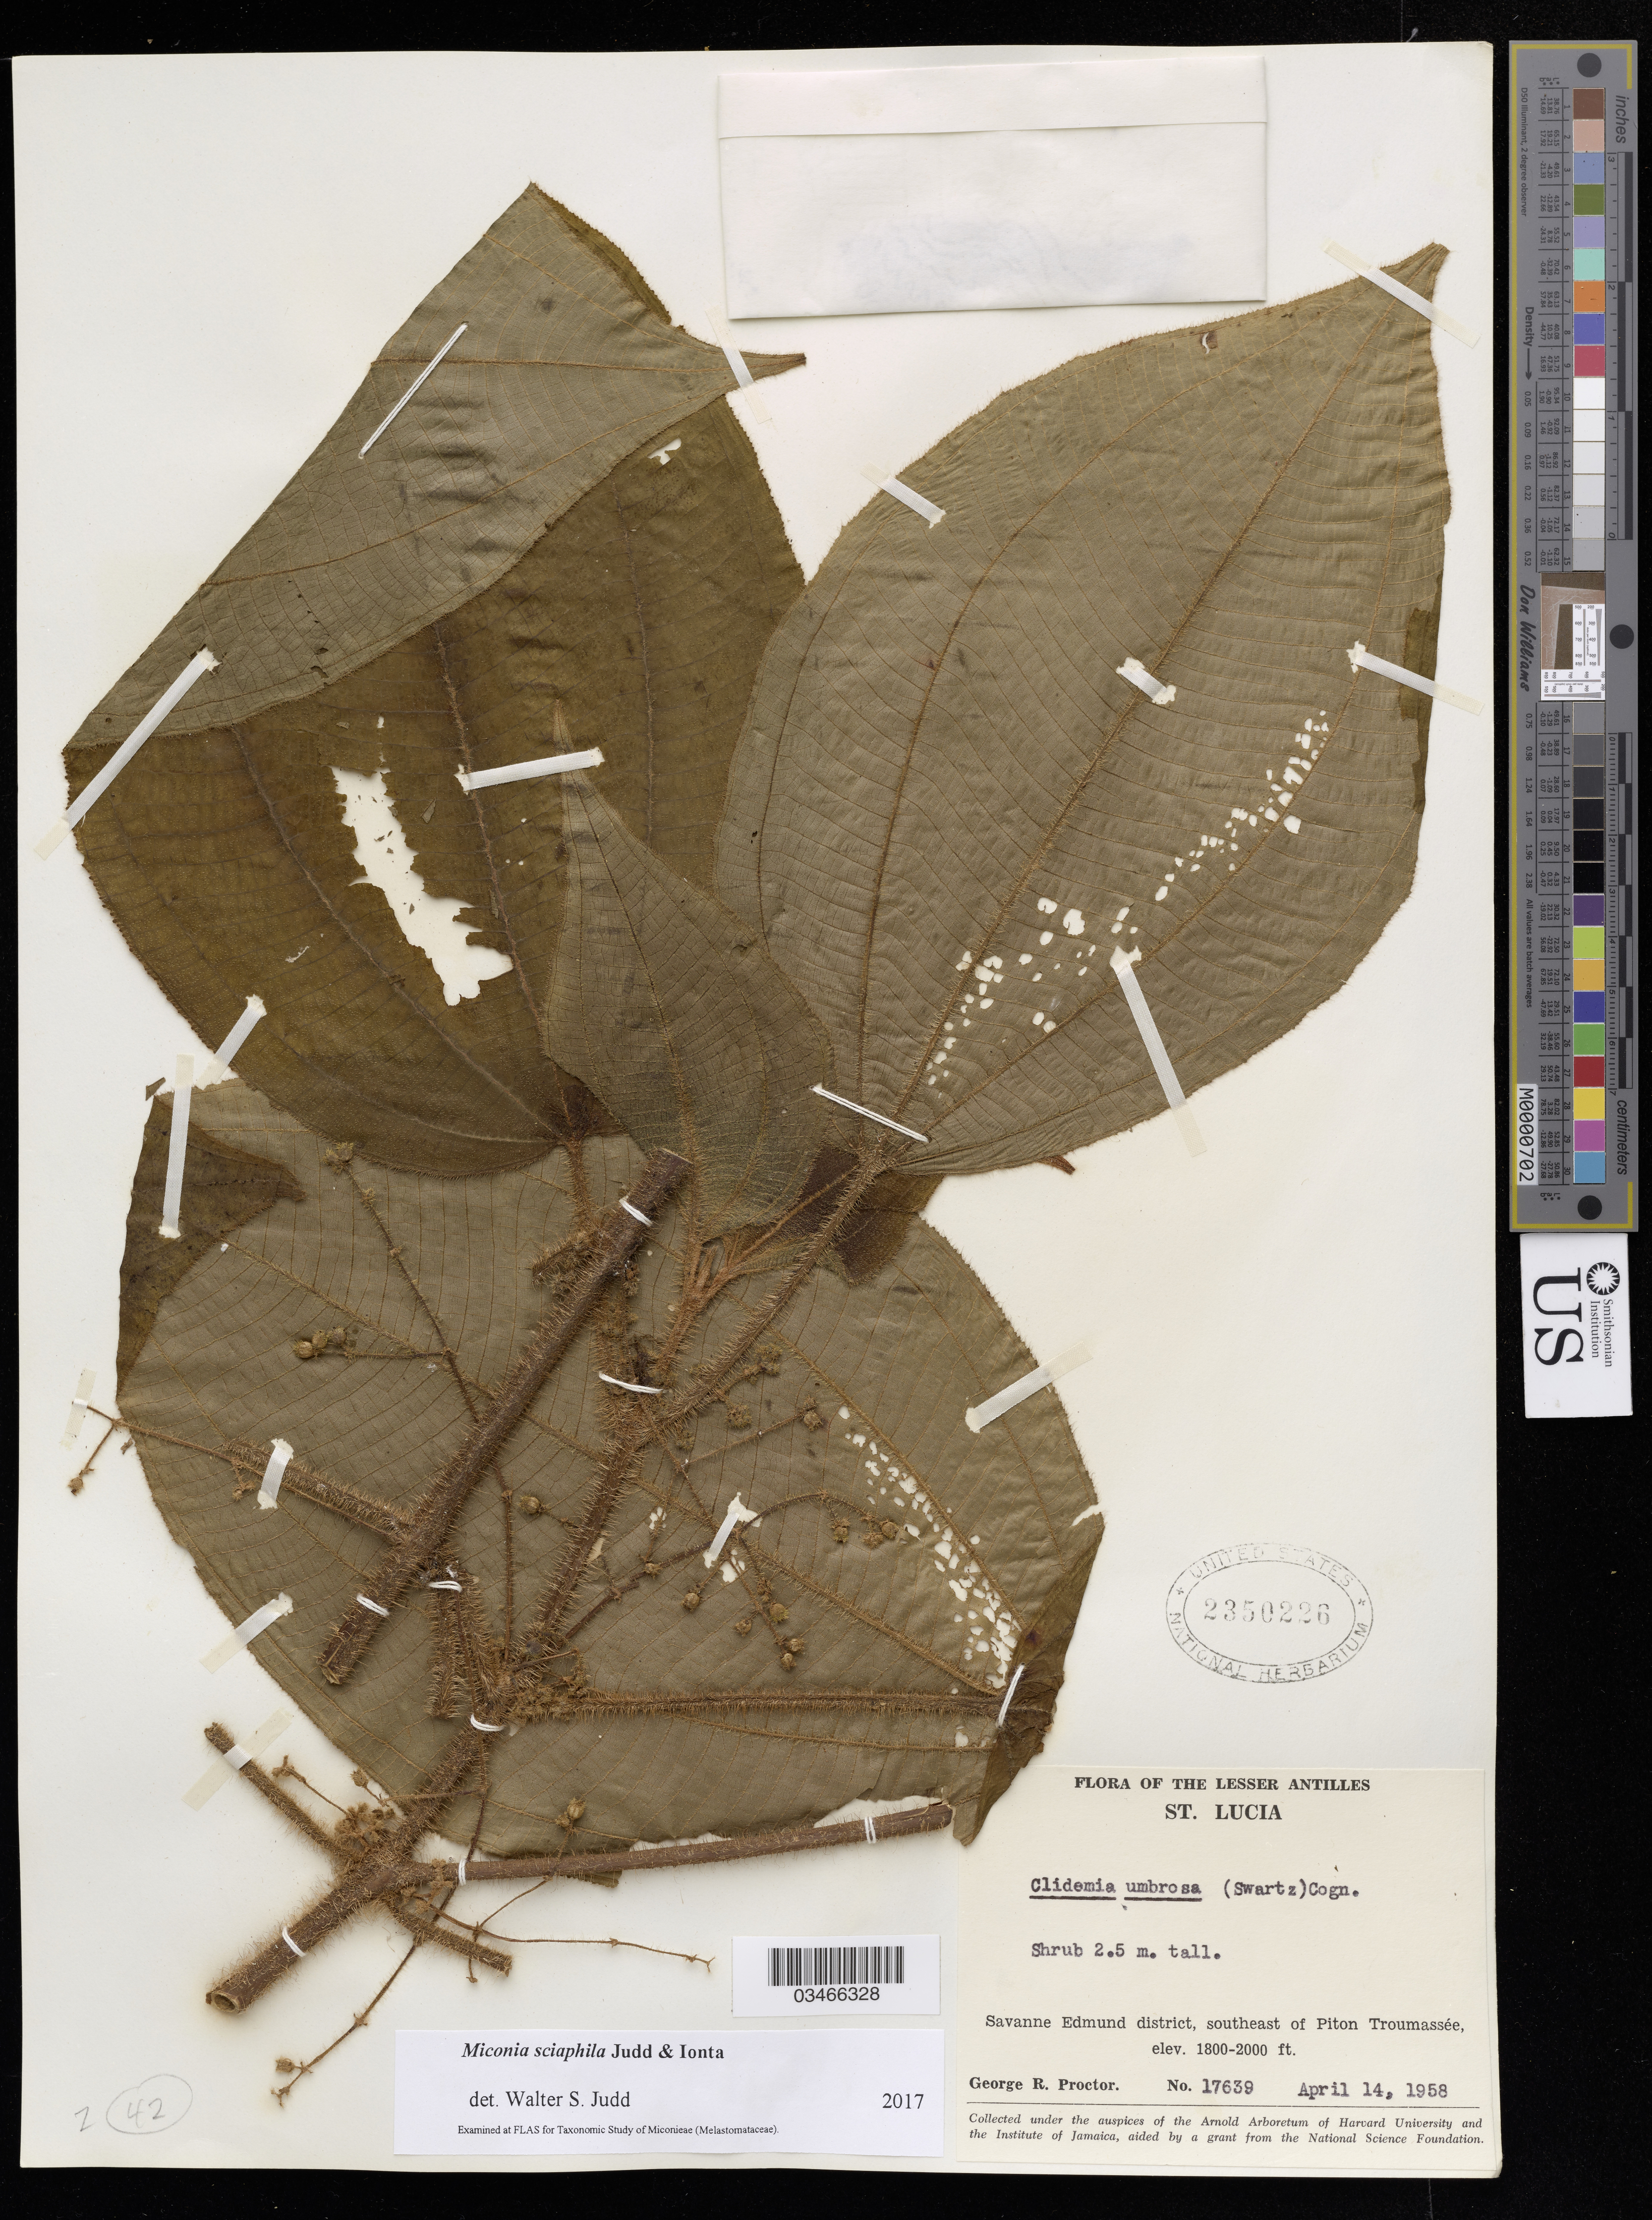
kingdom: Plantae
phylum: Tracheophyta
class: Magnoliopsida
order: Myrtales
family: Melastomataceae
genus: Miconia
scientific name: Miconia sciaphila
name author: Judd & Ionta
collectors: G. R. Proctor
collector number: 17639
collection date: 1958-04-14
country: St. Lucia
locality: The Lesser Antilles, Savanne Edmund district, southeast of Piton Troumassée.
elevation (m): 549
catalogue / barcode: US 2350226